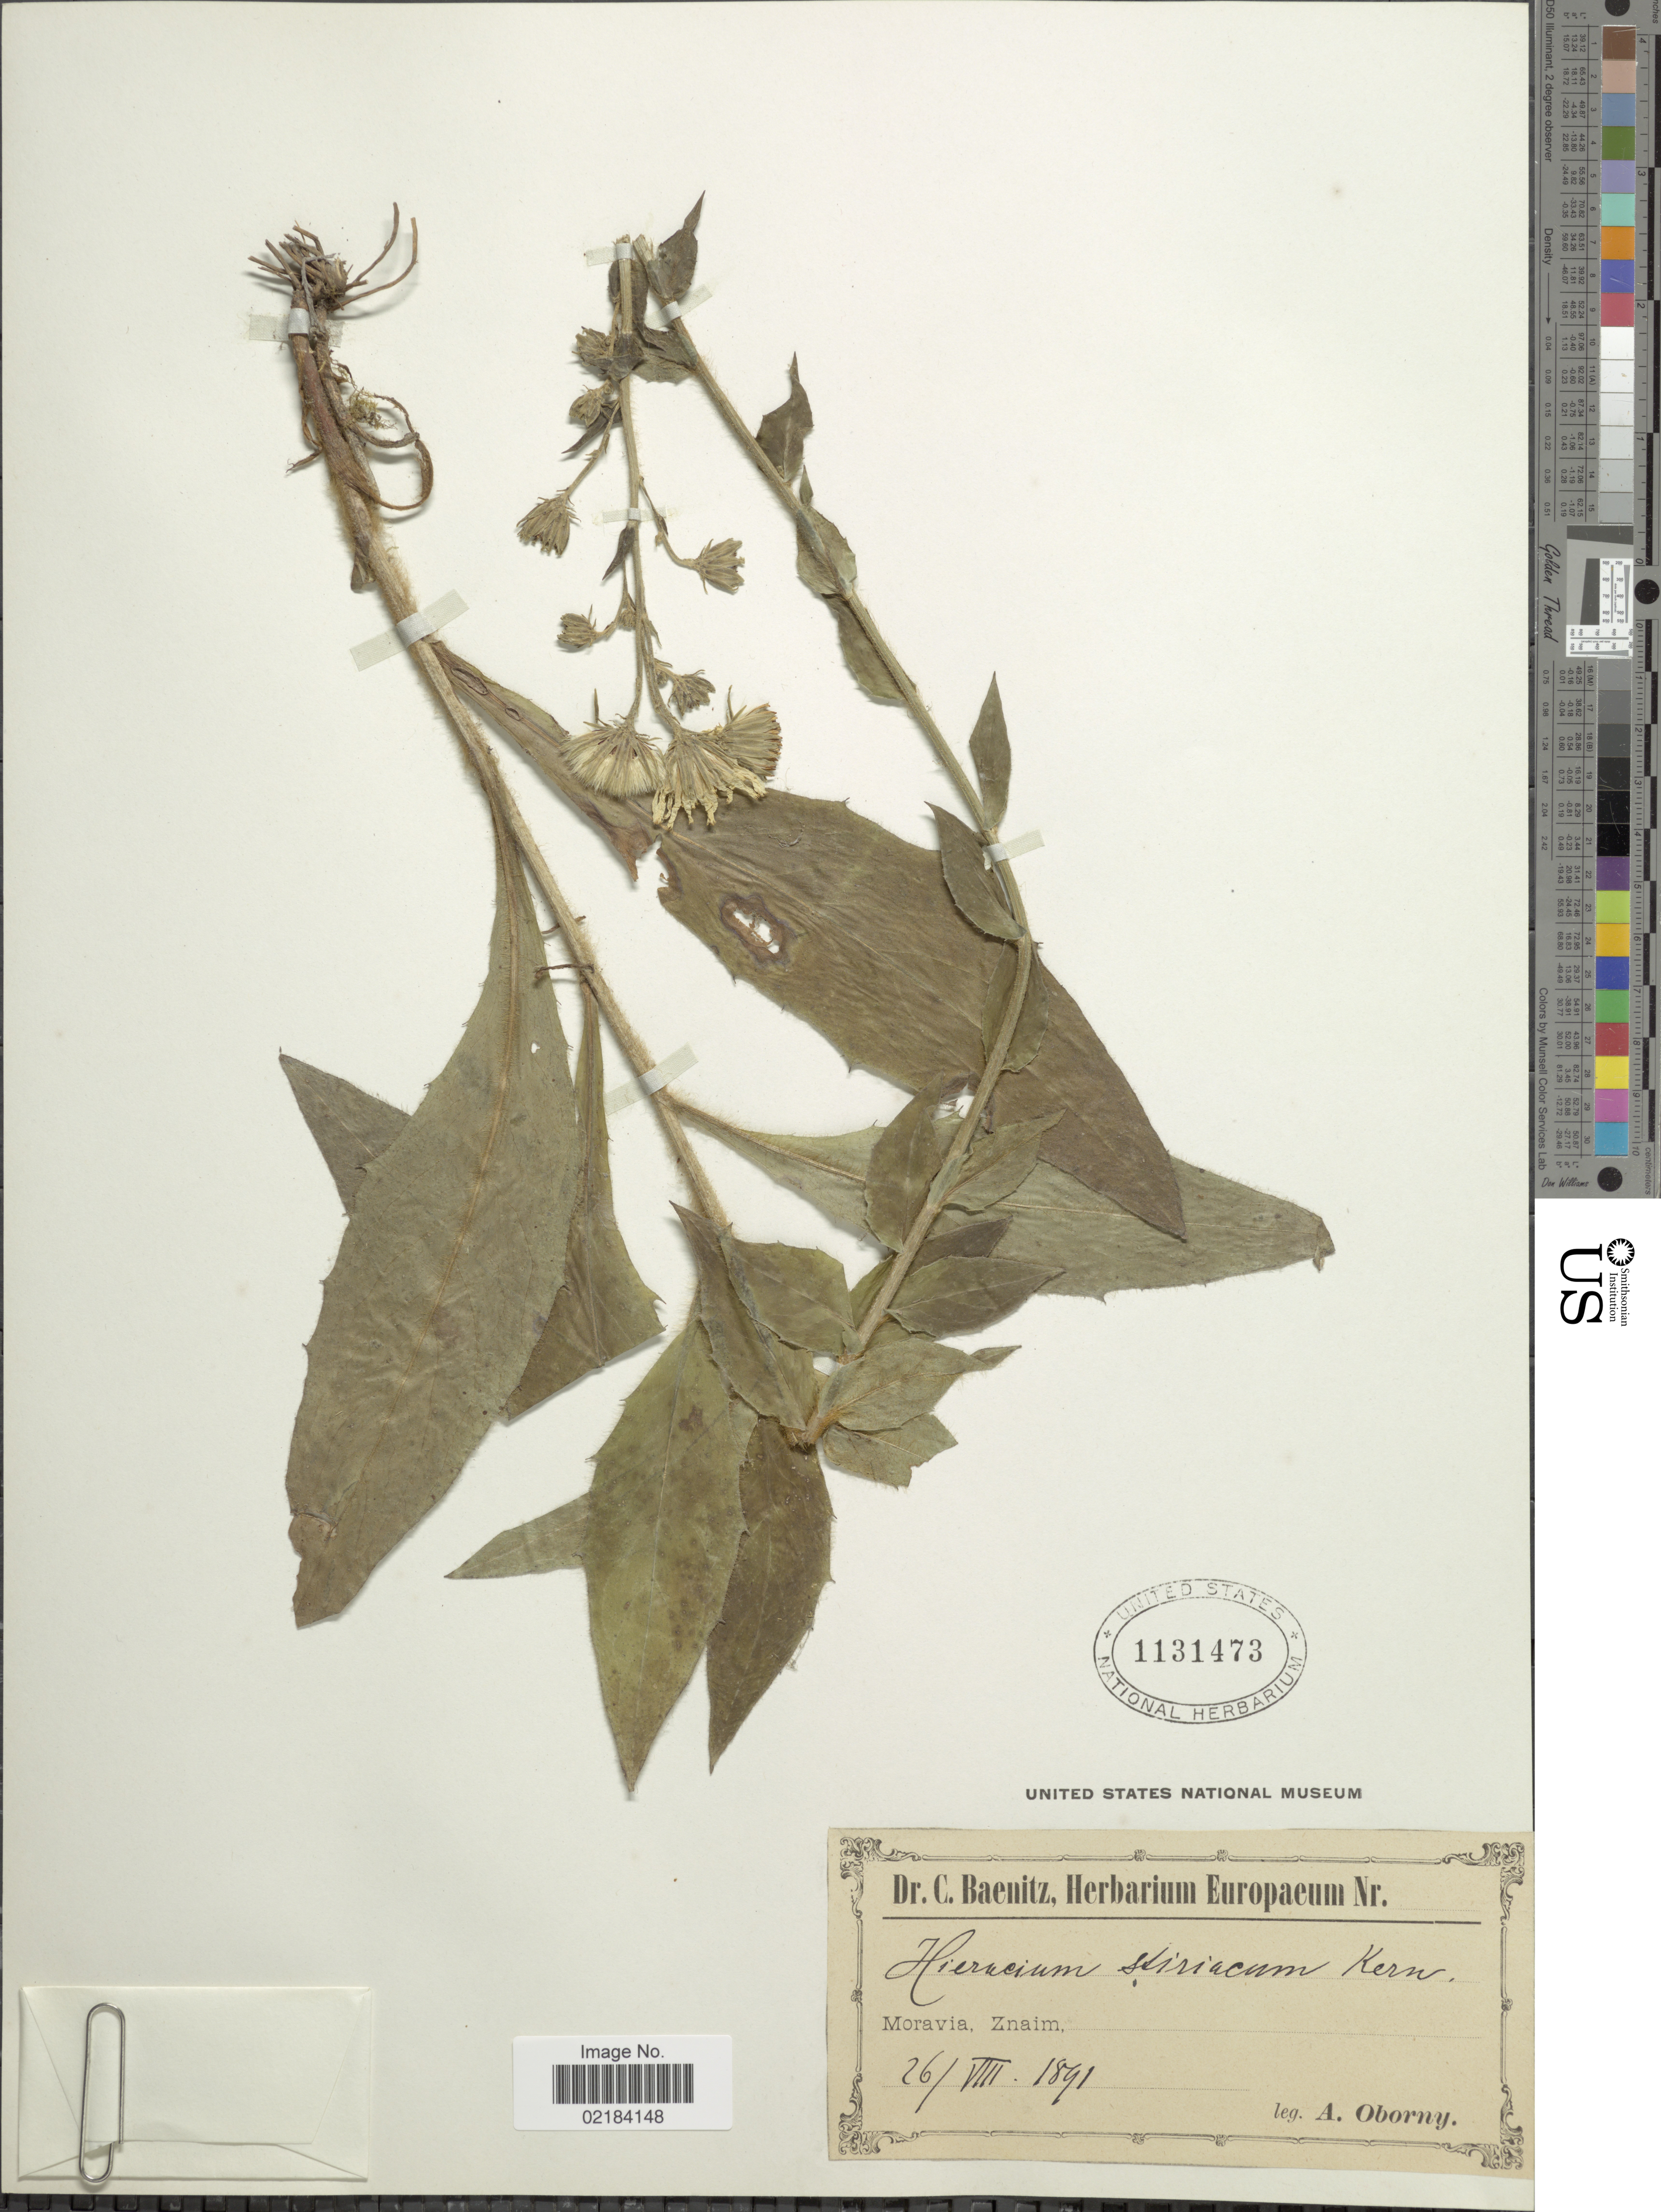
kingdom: Plantae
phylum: Tracheophyta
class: Magnoliopsida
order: Asterales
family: Asteraceae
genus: Hieracium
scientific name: Hieracium racemosum subsp. stiriacum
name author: (Willk.) Zahn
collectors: A. Oborny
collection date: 1891-08-26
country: Czechia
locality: Moravia, Znaim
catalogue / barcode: US 1131473